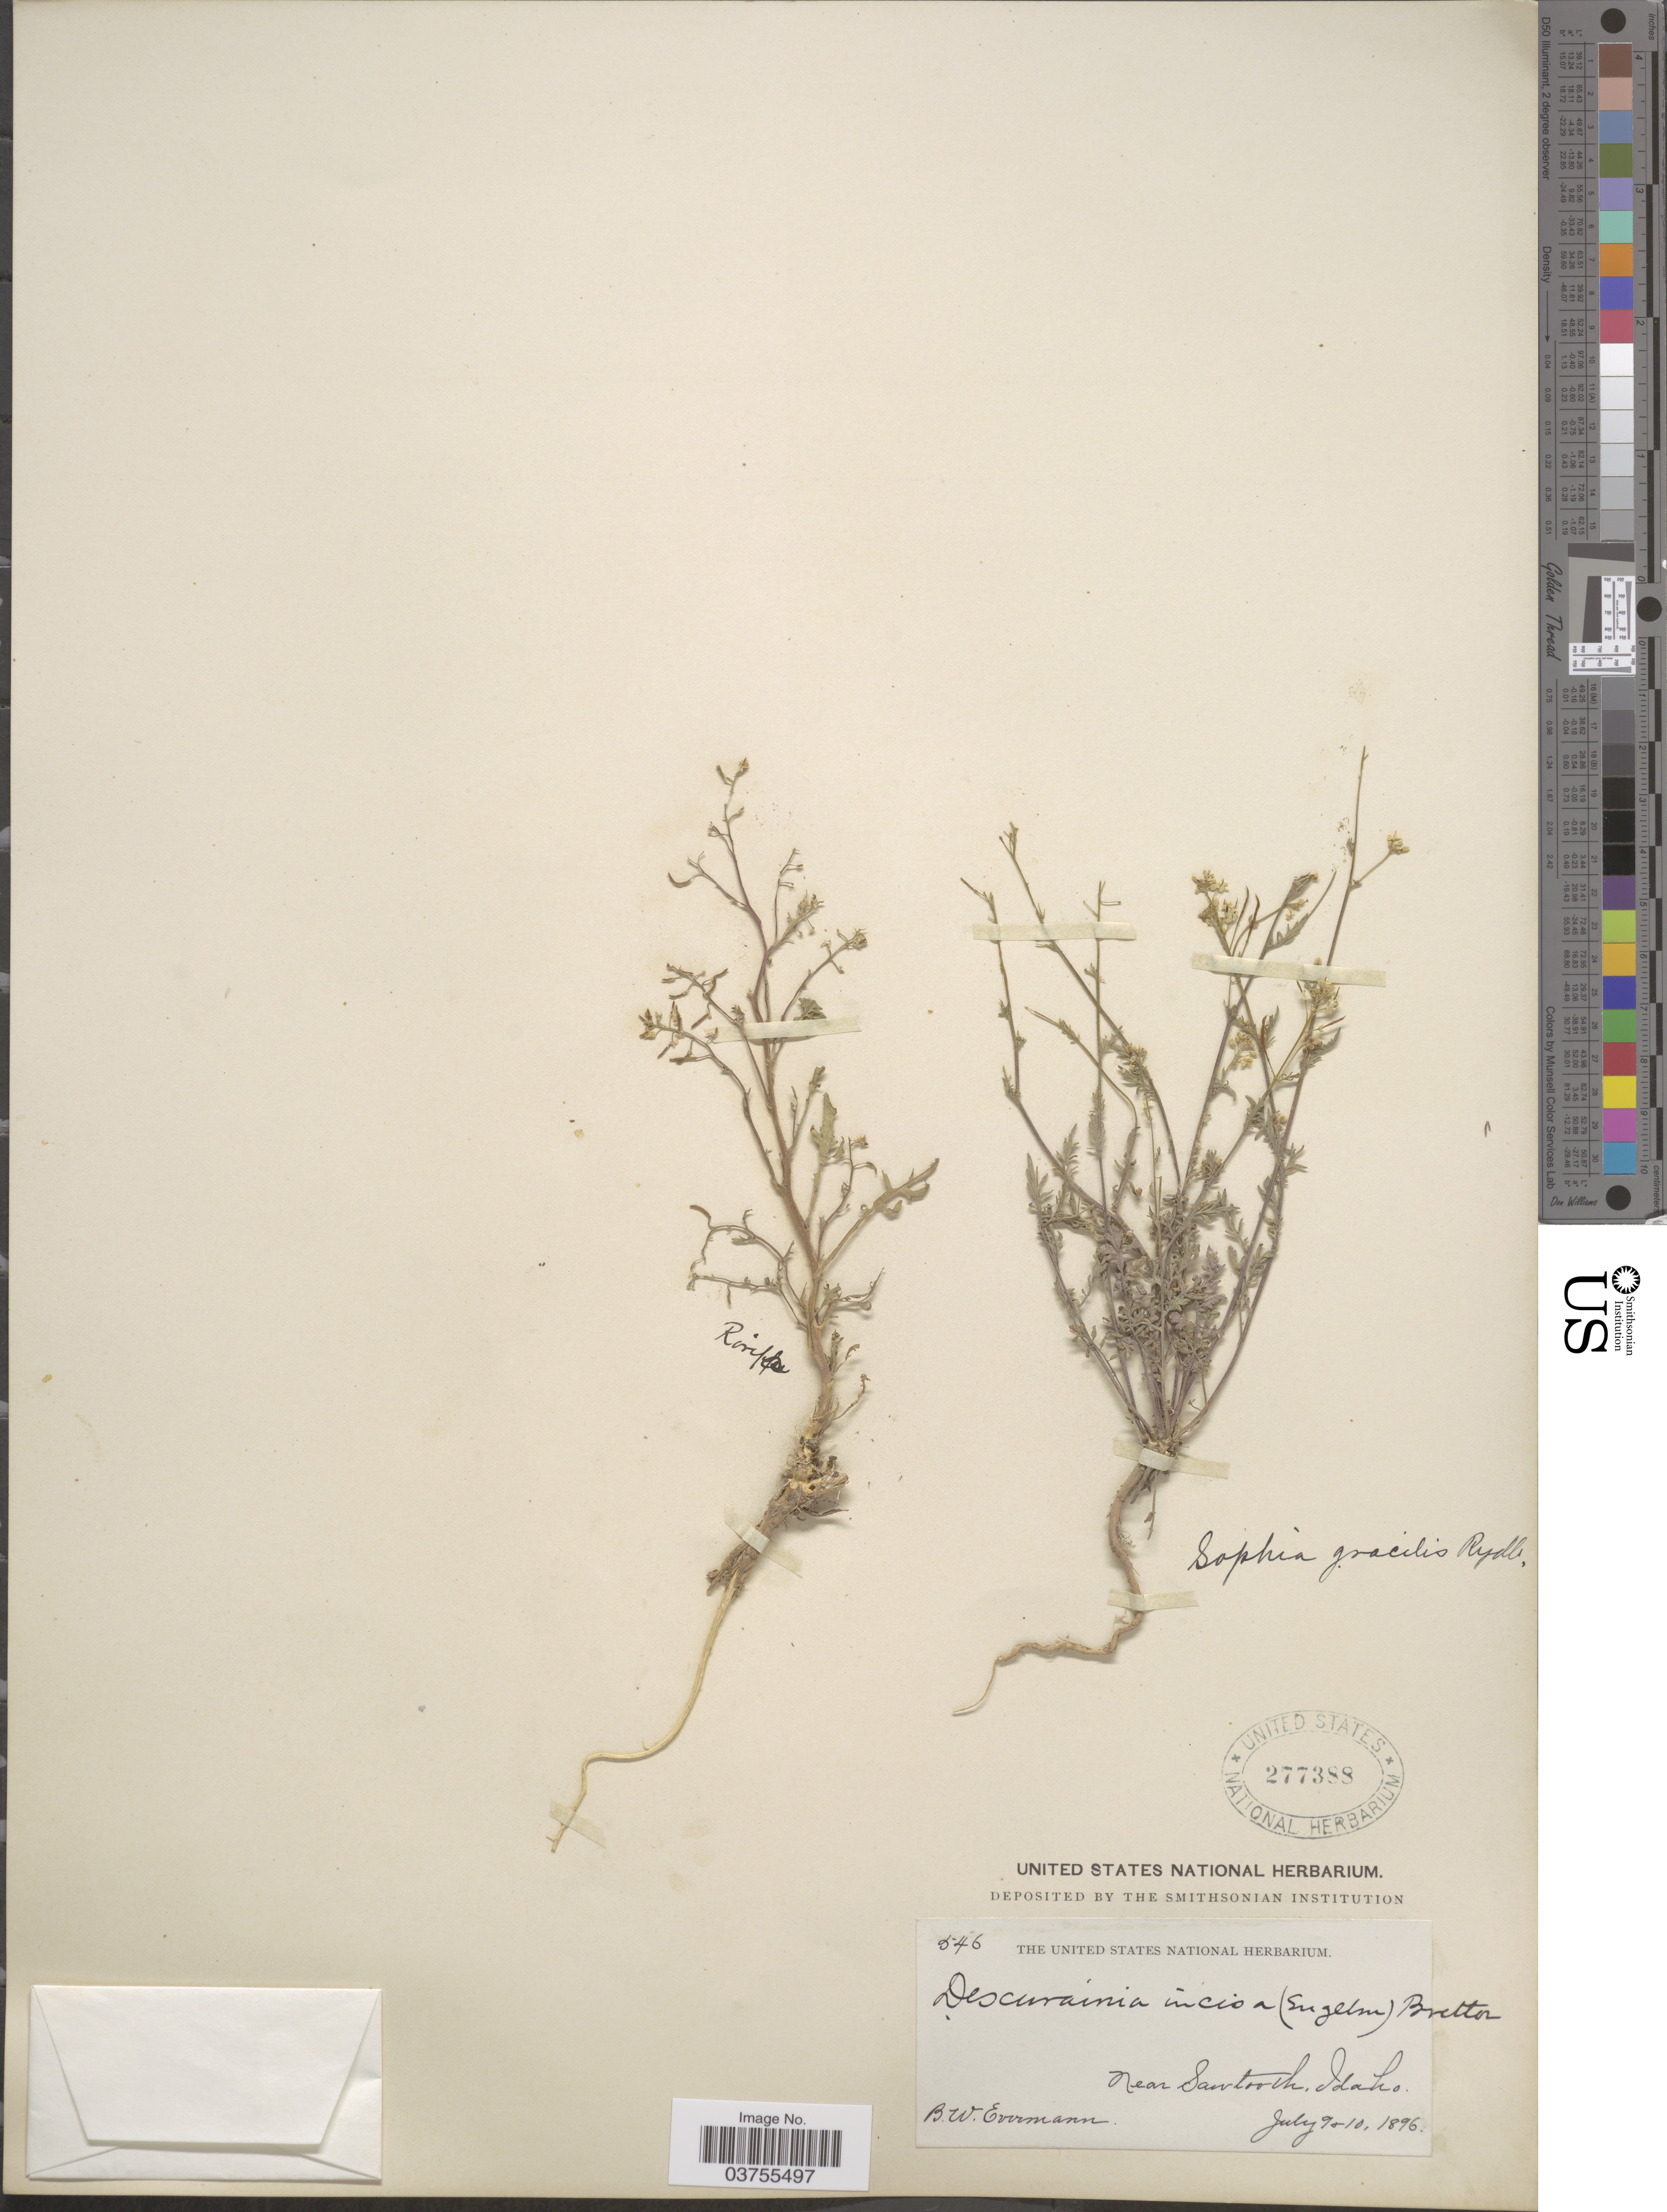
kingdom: Plantae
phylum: Tracheophyta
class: Magnoliopsida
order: Brassicales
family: Brassicaceae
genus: Descurainia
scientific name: Descurainia sp.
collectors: B. W. Evermann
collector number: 546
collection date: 1896-07-09/1896-07-10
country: United States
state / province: Idaho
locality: Near Sawtooth.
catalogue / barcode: US 277388